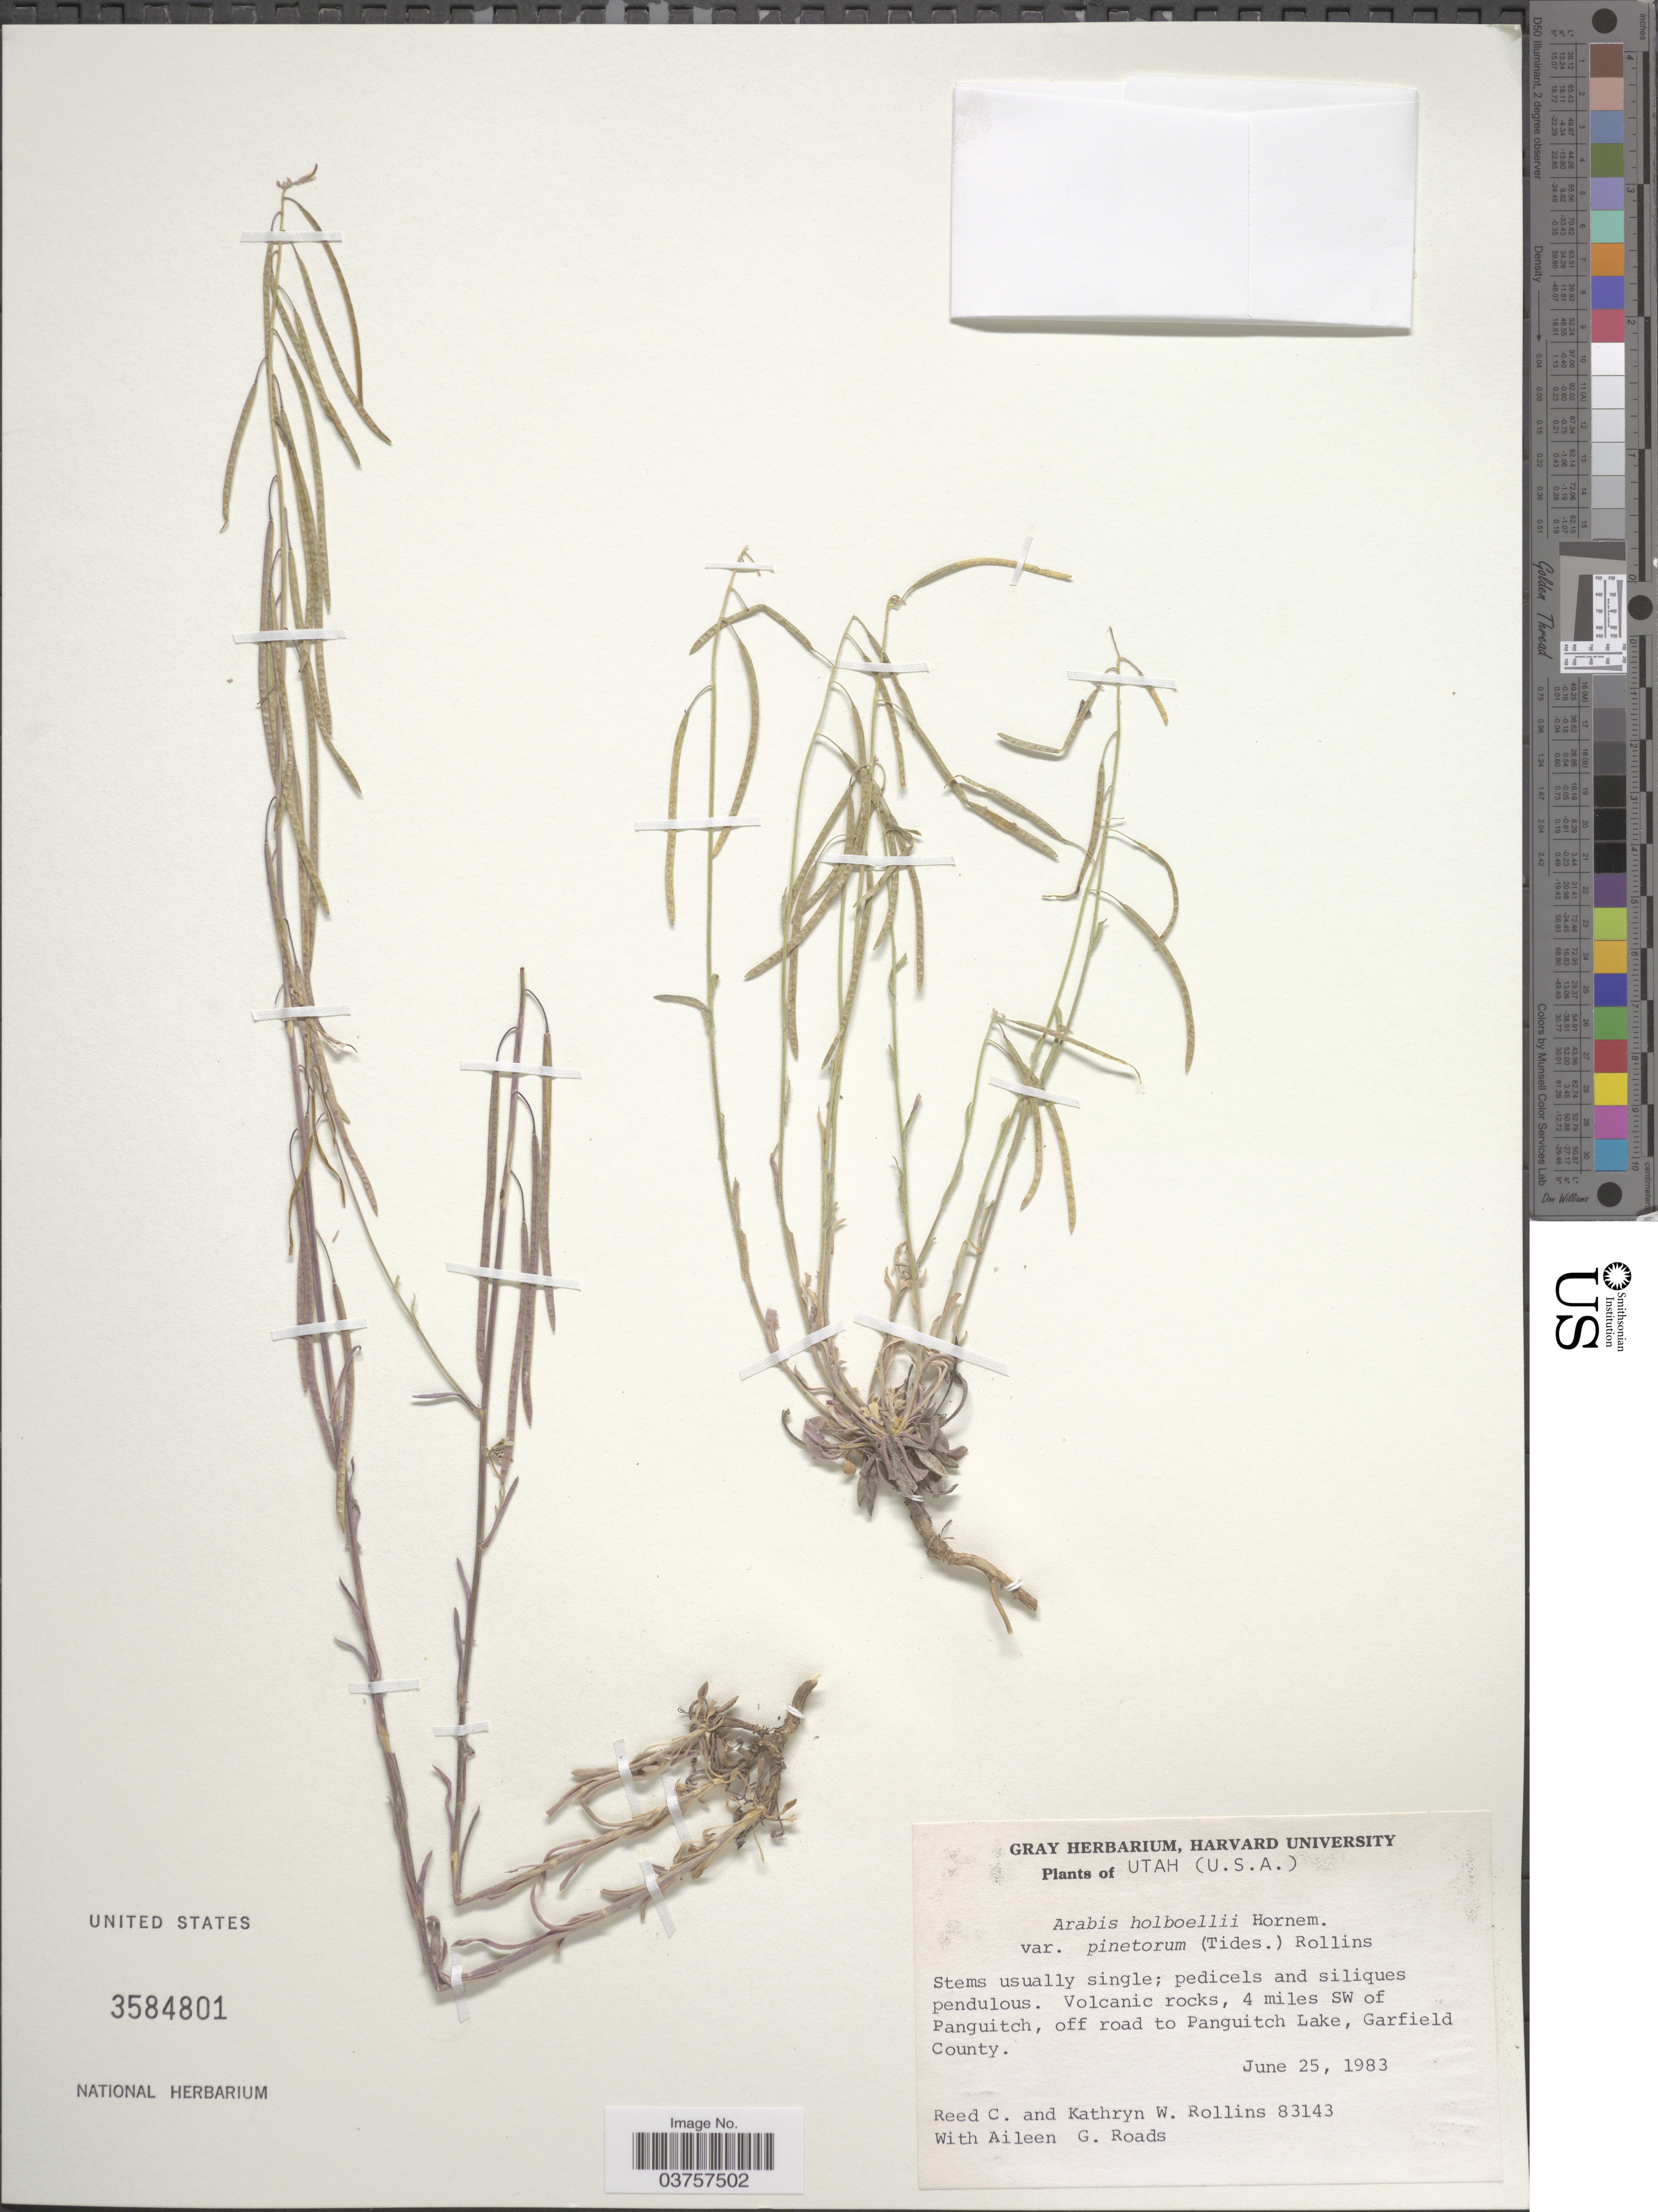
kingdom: Plantae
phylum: Tracheophyta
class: Magnoliopsida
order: Brassicales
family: Brassicaceae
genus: Arabis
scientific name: Arabis holboellii var. pinetorum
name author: (Tidestr.) Rollins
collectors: R. C. Rollins, K. W. Rollins & A. Roads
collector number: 83143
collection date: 1983-06-25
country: United States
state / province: Utah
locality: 4 miles SW of Panguitch, off road to Panguitch Lake, Garfield County.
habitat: volcanic rocks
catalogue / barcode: US 3584801